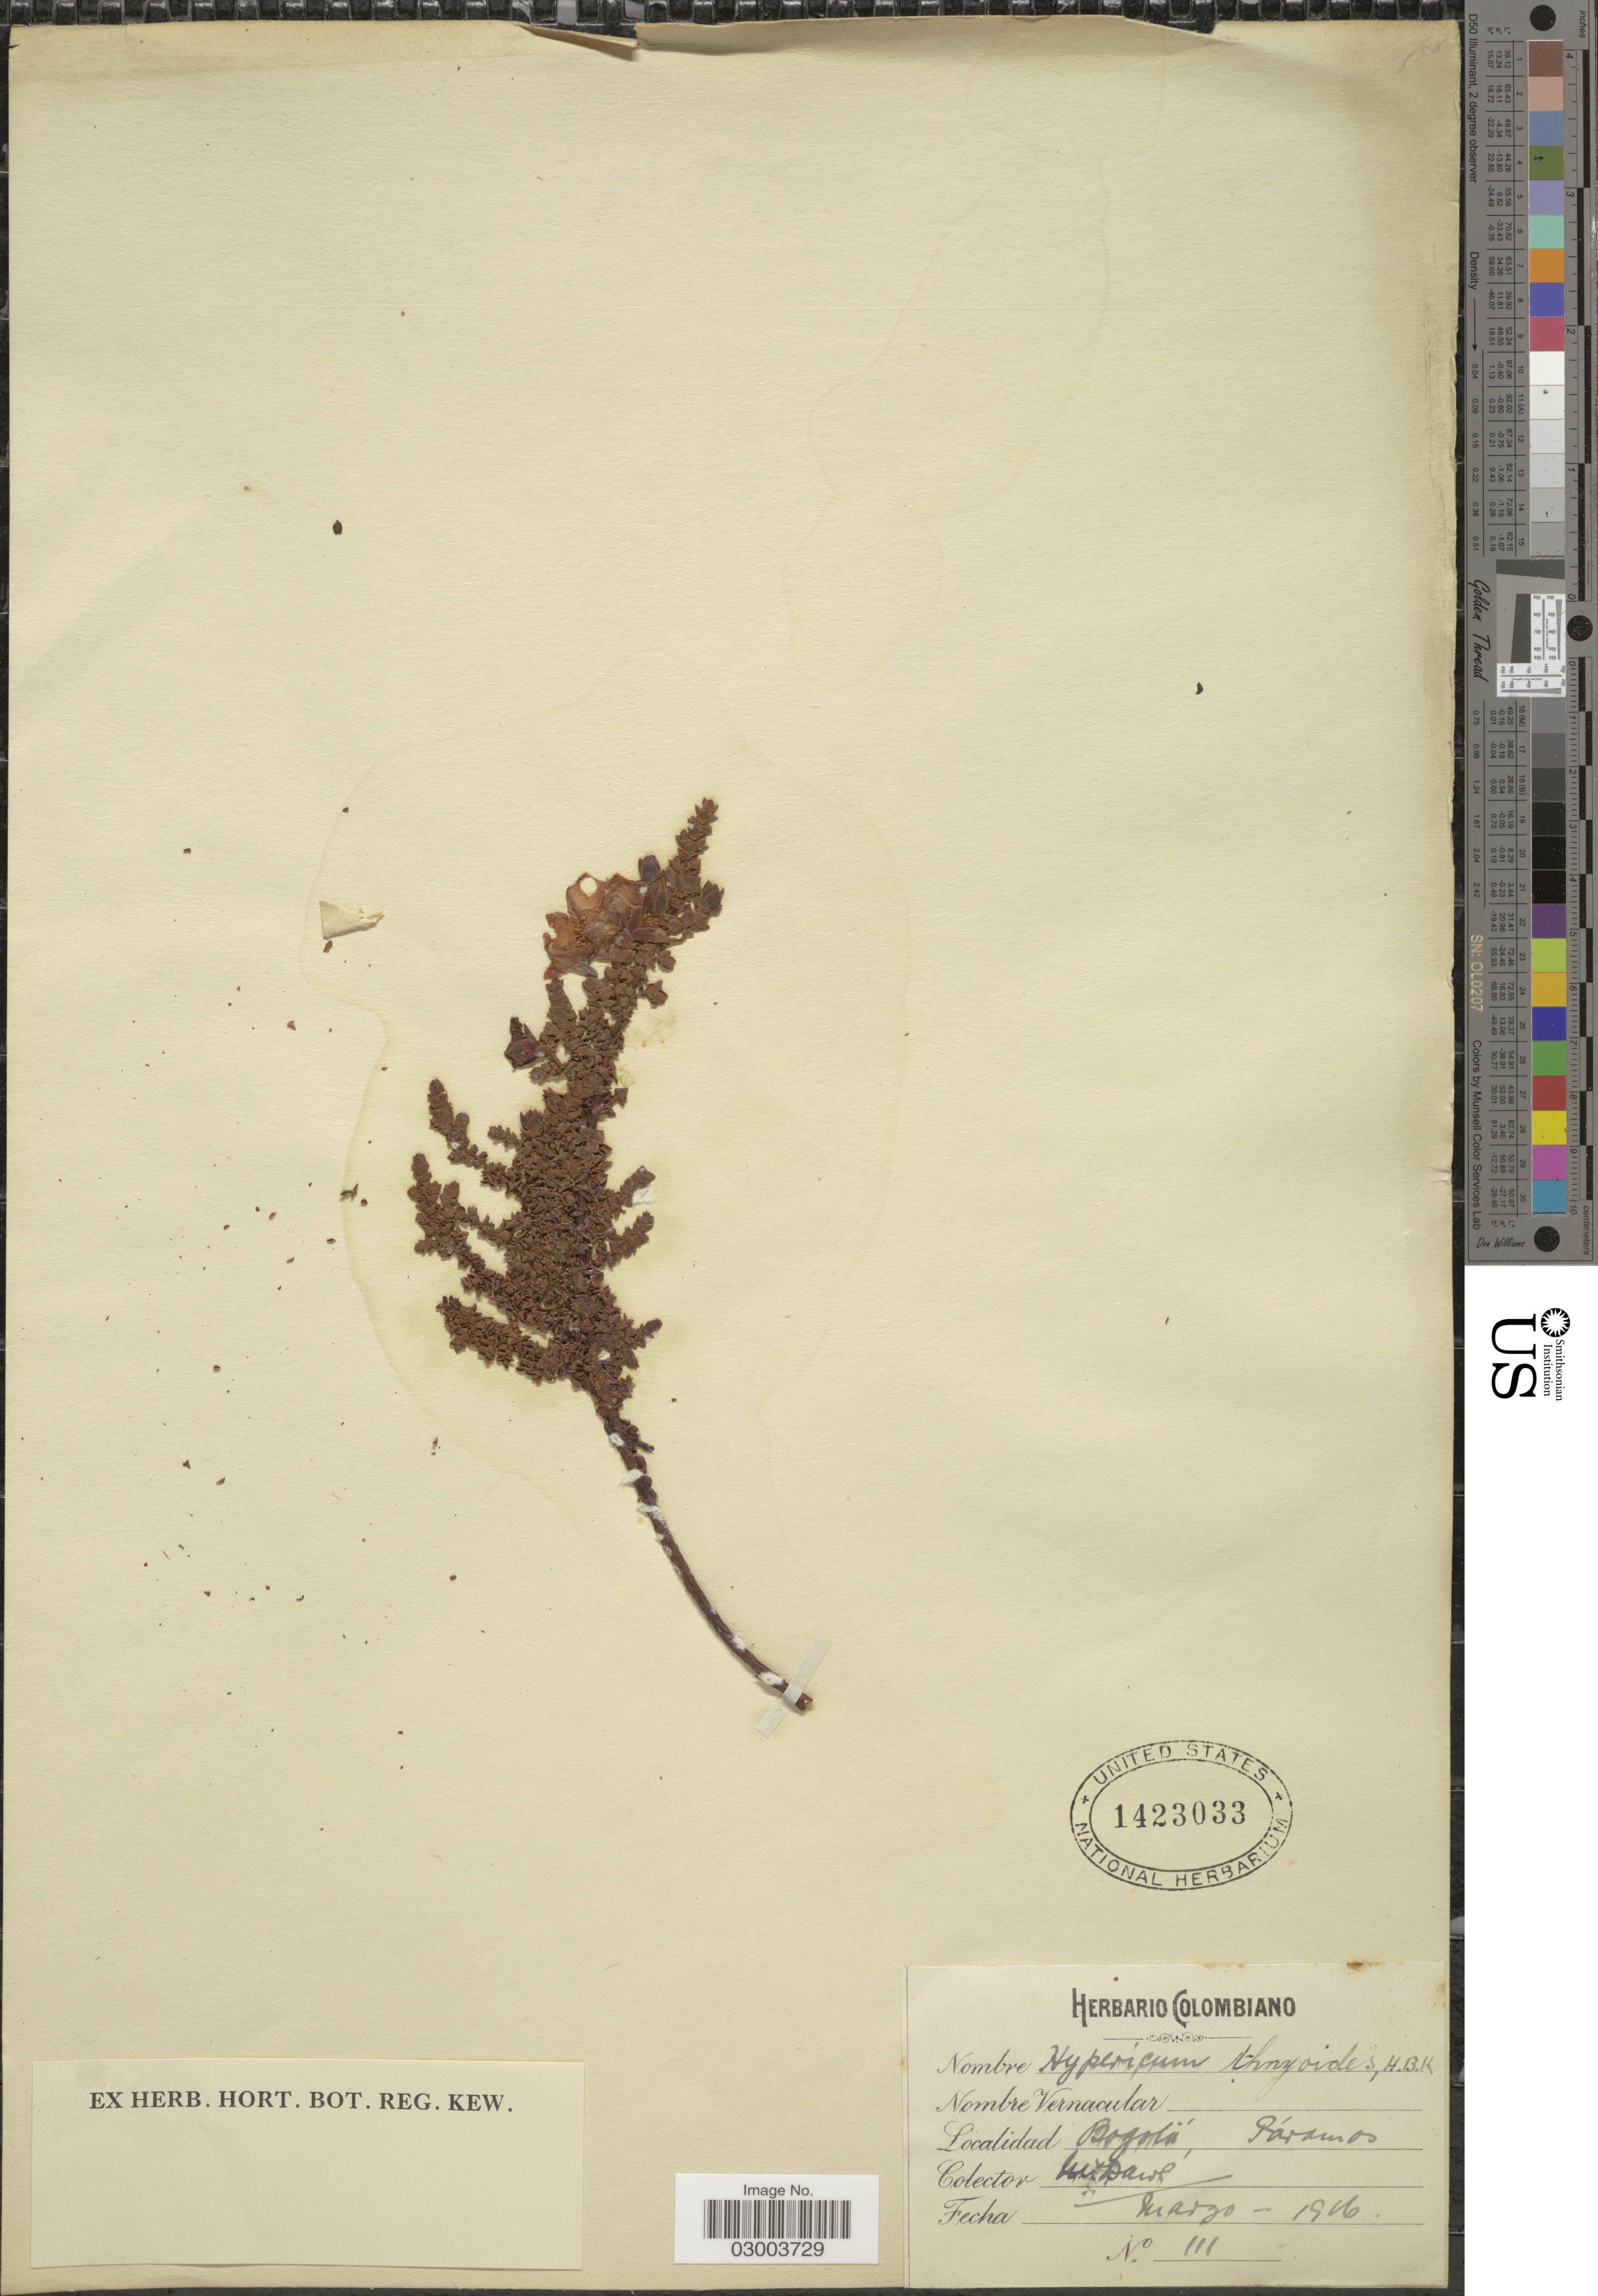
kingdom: Plantae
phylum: Tracheophyta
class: Magnoliopsida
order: Malpighiales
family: Hypericaceae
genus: Hypericum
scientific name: Hypericum goyanesii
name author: Cuatrec.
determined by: Strong, M. T., (US), Smithsonian Institution - National Museum of Natural History (UNITED STATES)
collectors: M. T. Dawe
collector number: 111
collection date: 1916-03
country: Colombia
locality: Bogotá.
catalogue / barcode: US 1423033